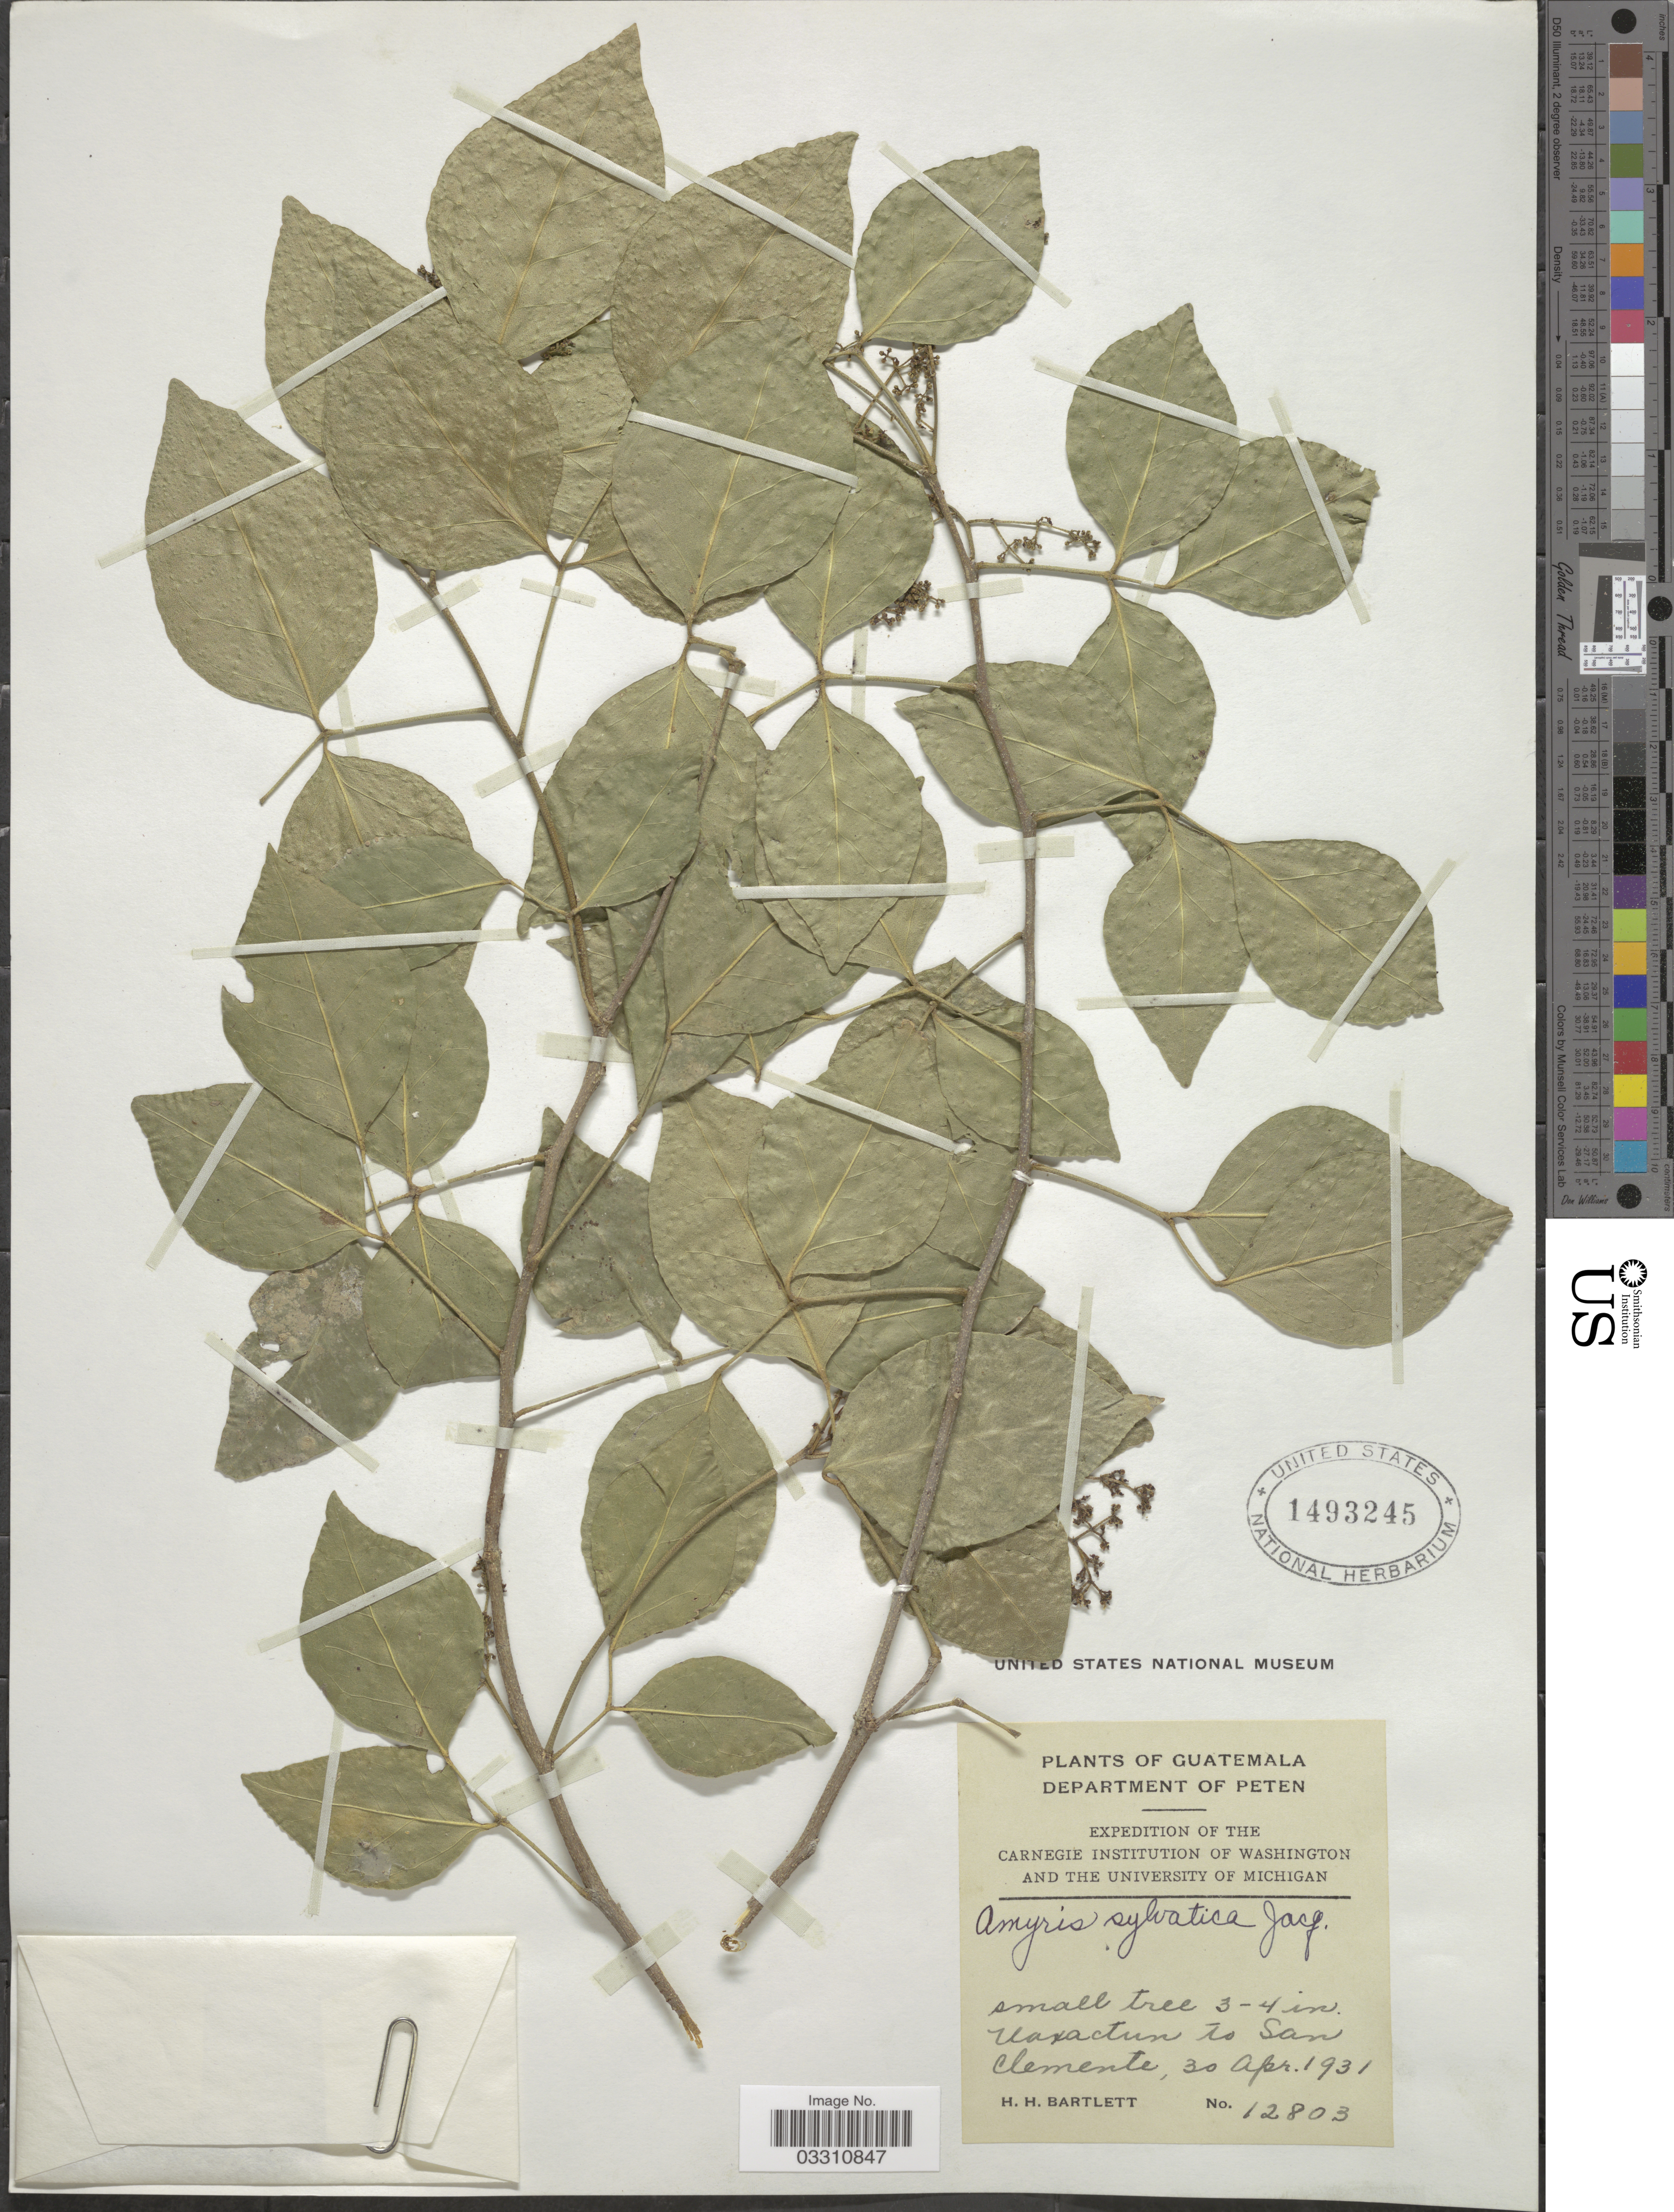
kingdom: Plantae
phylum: Tracheophyta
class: Magnoliopsida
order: Sapindales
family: Rutaceae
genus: Amyris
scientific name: Amyris elemifera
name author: L.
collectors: H. H. Bartlett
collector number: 12803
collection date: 1931-04-30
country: Guatemala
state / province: El Petén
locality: Department of Peten, Uaxactun to San Clemente.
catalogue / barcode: US 1493245